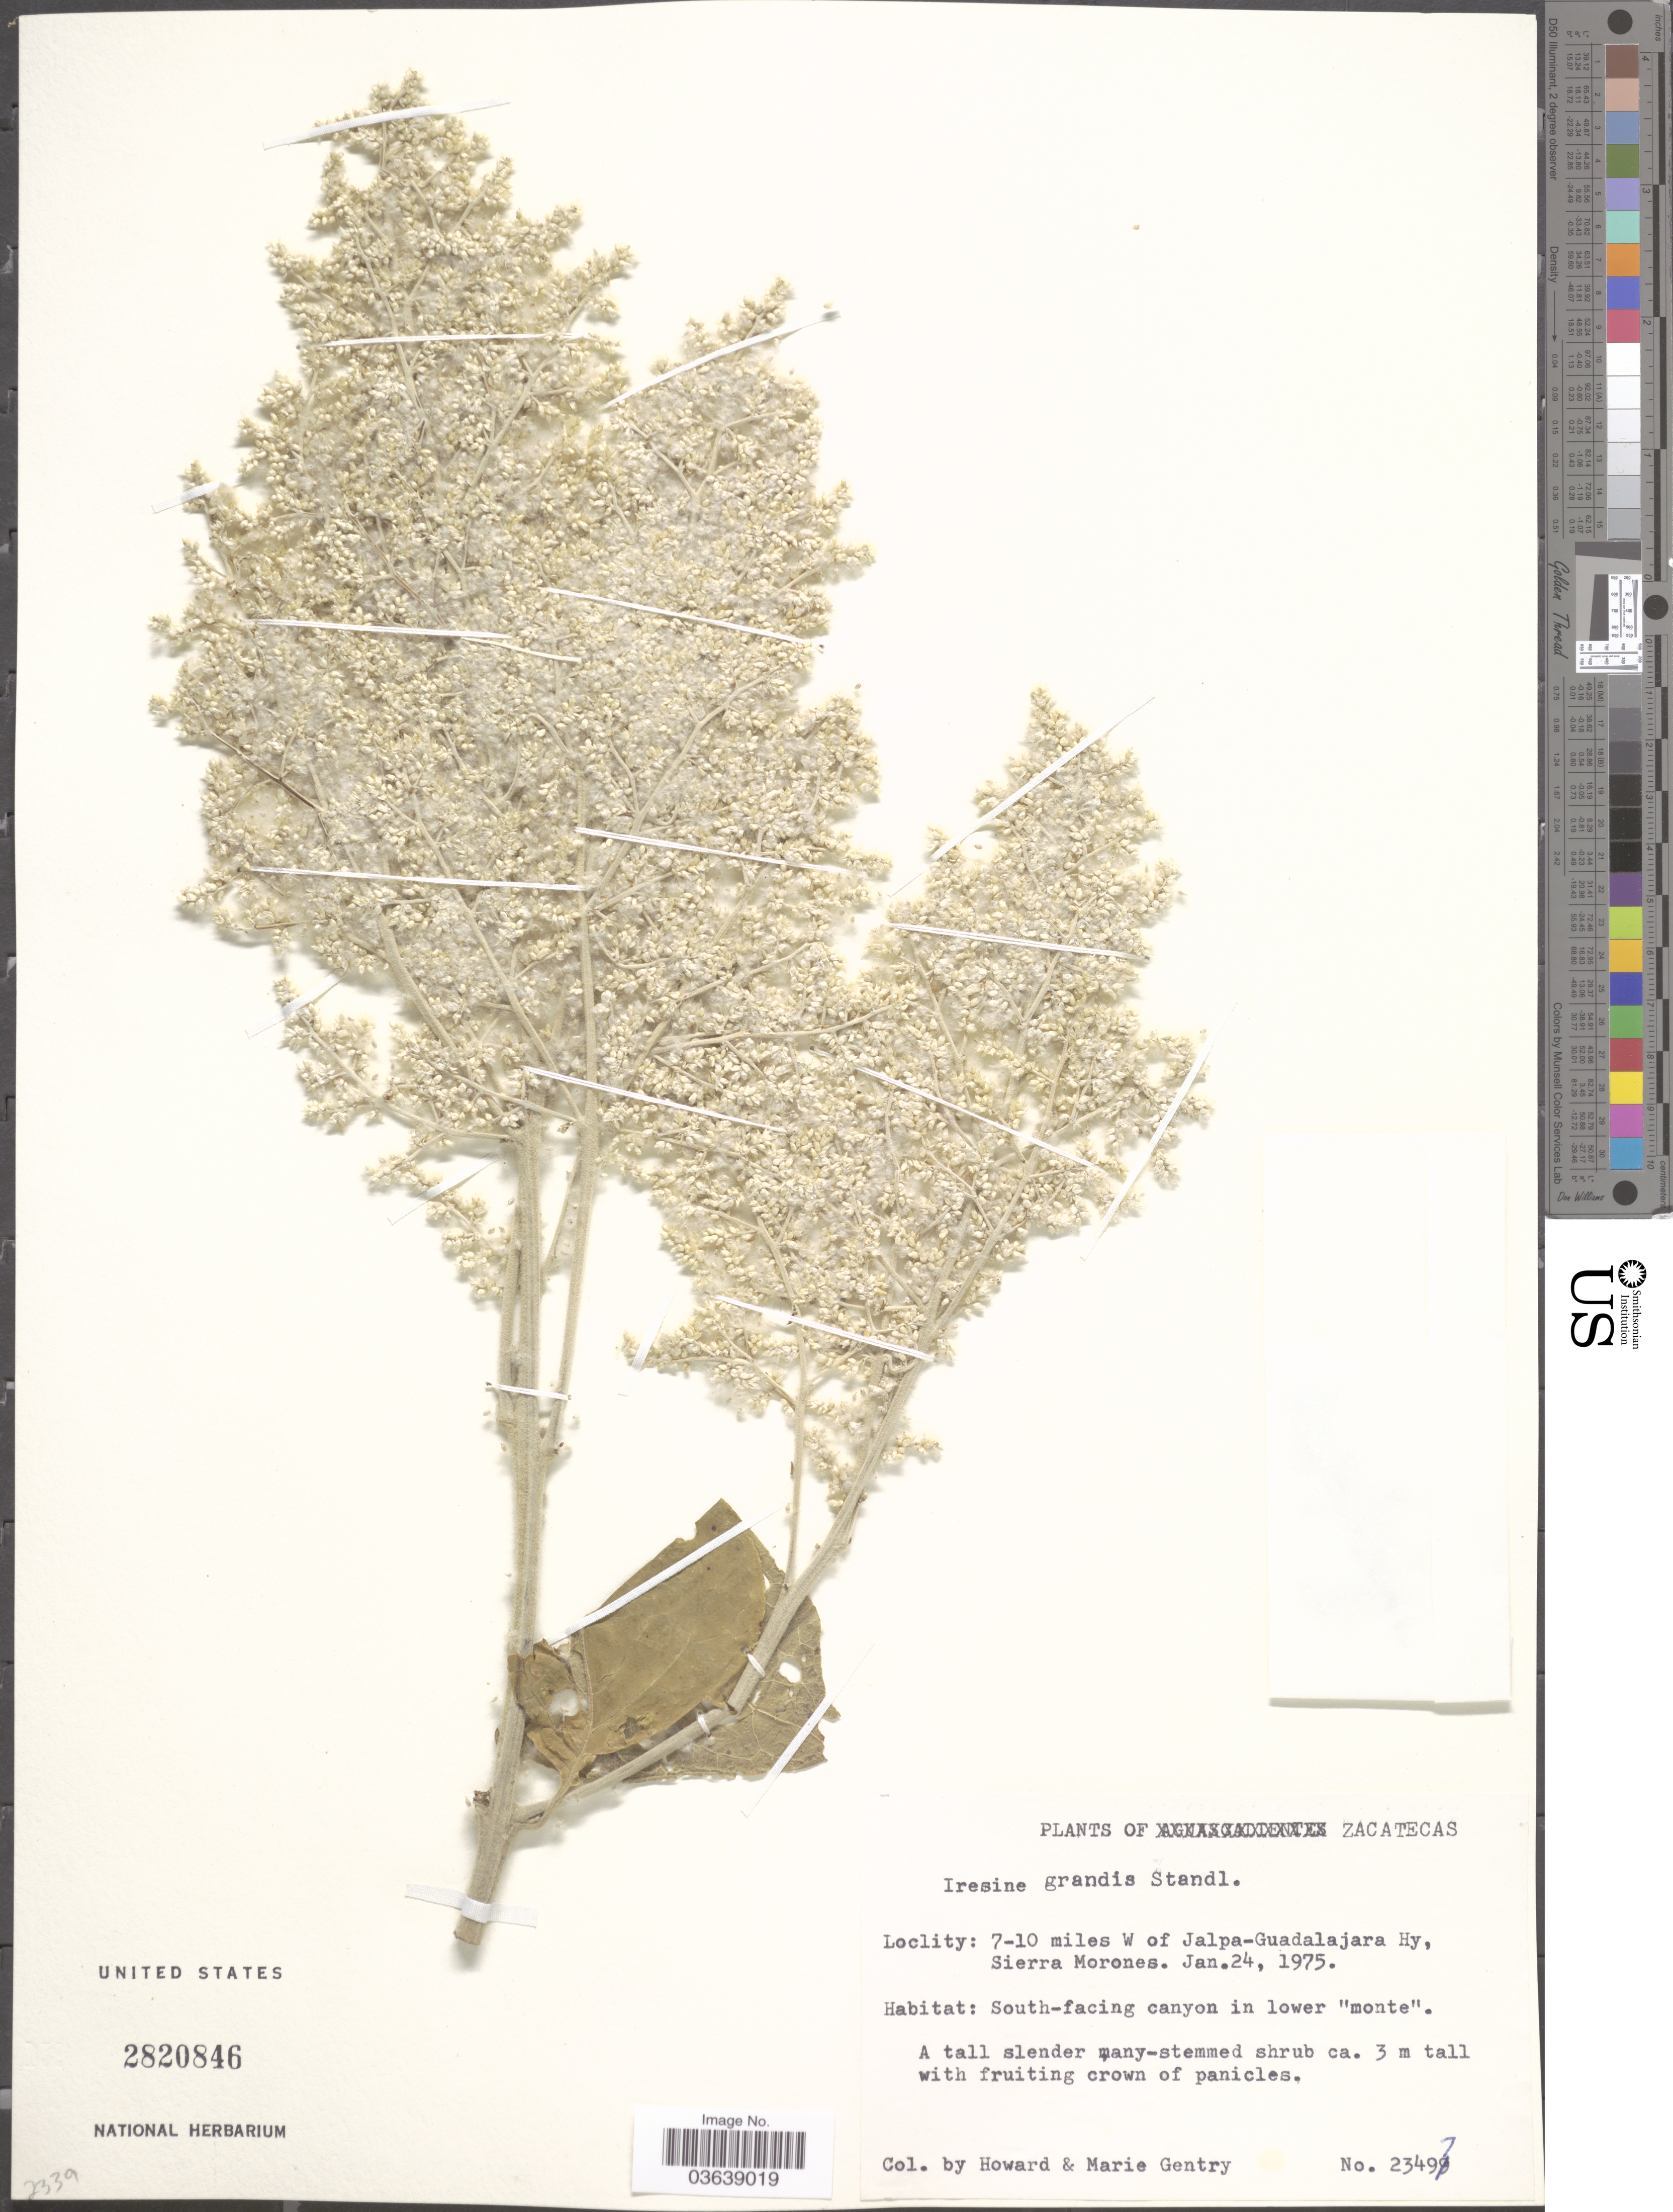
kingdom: Plantae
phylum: Tracheophyta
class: Magnoliopsida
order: Caryophyllales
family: Amaranthaceae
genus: Iresine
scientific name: Iresine grandis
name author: Standl.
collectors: -. Howard & M. Gentry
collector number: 23497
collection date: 1975-01-24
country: Mexico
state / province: Zacatecas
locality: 7-10 miles W of Jalpa-Guadalajara Hy, Sierra Morones.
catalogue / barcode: US 2820846